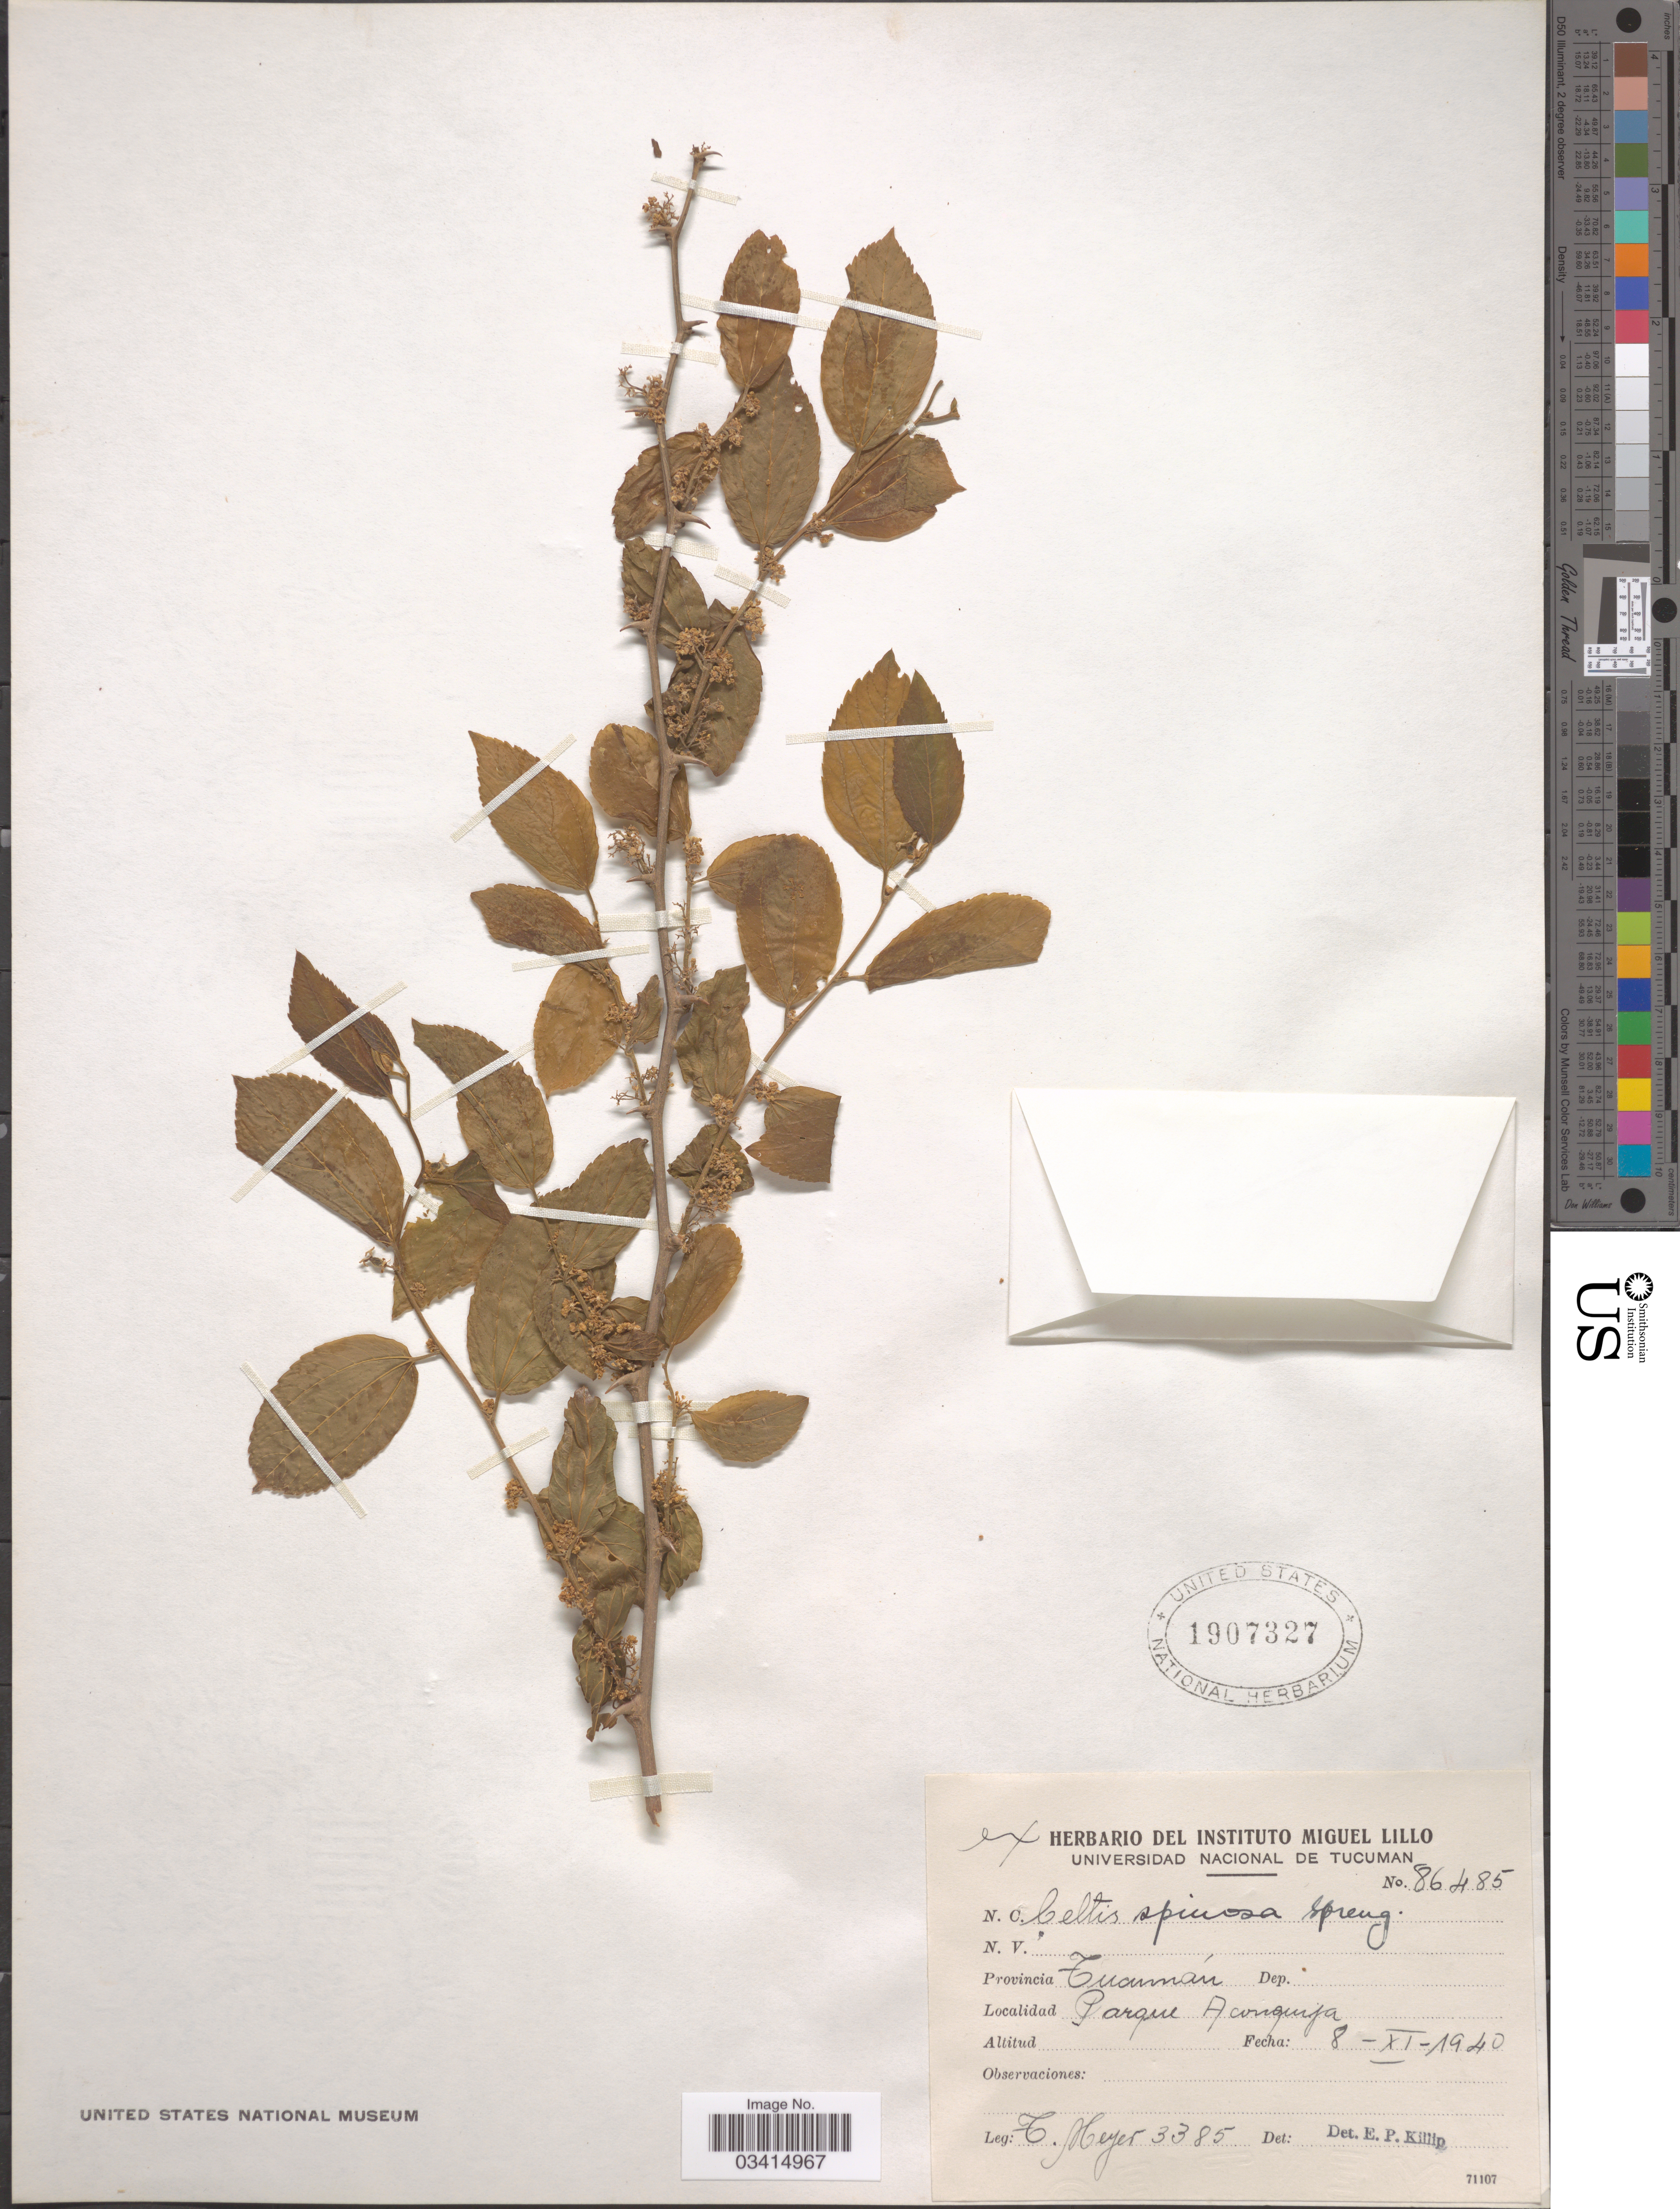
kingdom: Plantae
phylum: Tracheophyta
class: Magnoliopsida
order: Rosales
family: Cannabaceae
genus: Celtis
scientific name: Celtis spinosa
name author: Ruiz ex Miq.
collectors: T. Meyer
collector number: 86485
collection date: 1940-11-08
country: Argentina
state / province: Tucuman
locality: Parque Aconquija.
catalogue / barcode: US 1907327